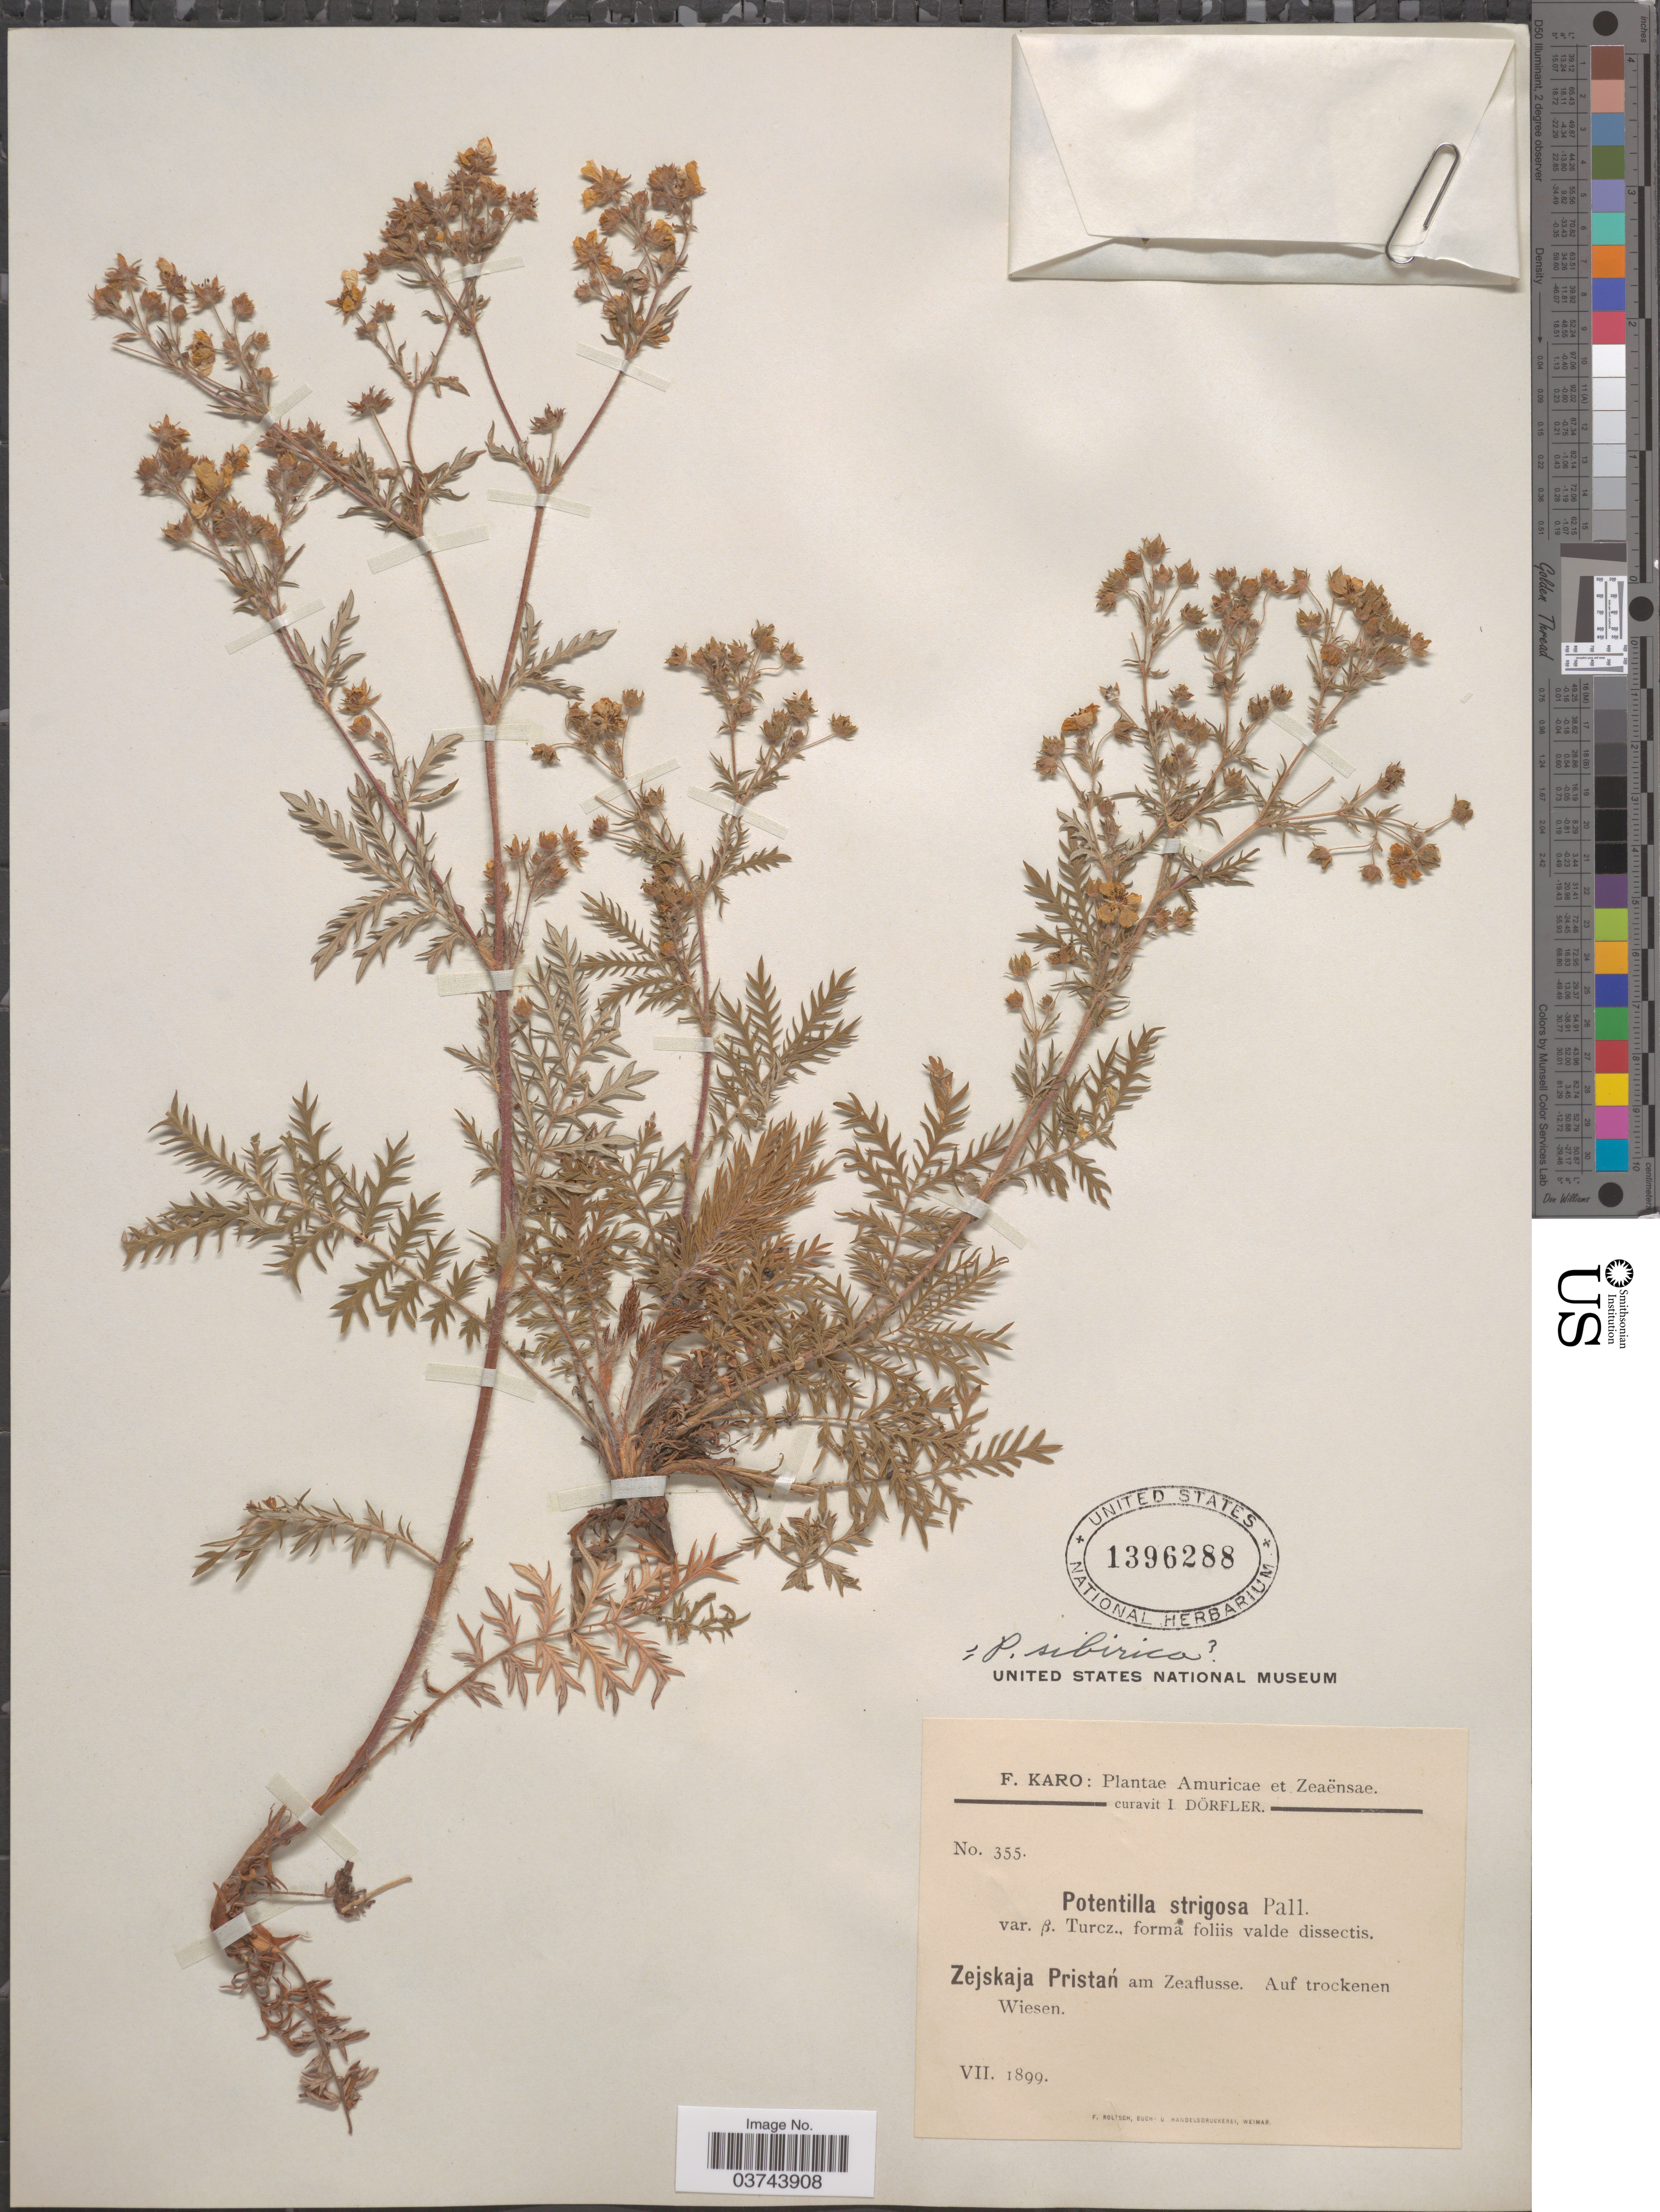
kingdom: Plantae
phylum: Tracheophyta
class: Magnoliopsida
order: Rosales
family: Rosaceae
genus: Potentilla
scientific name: Potentilla sibirica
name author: Th. Wolf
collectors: F. Karo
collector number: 355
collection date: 1899-07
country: Russian Federation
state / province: Amur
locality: Amuricae et Zeaënsae. Zejskaja Pristań am Zeaflusse. Auf trockenen Wiesen.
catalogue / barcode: US 1396288